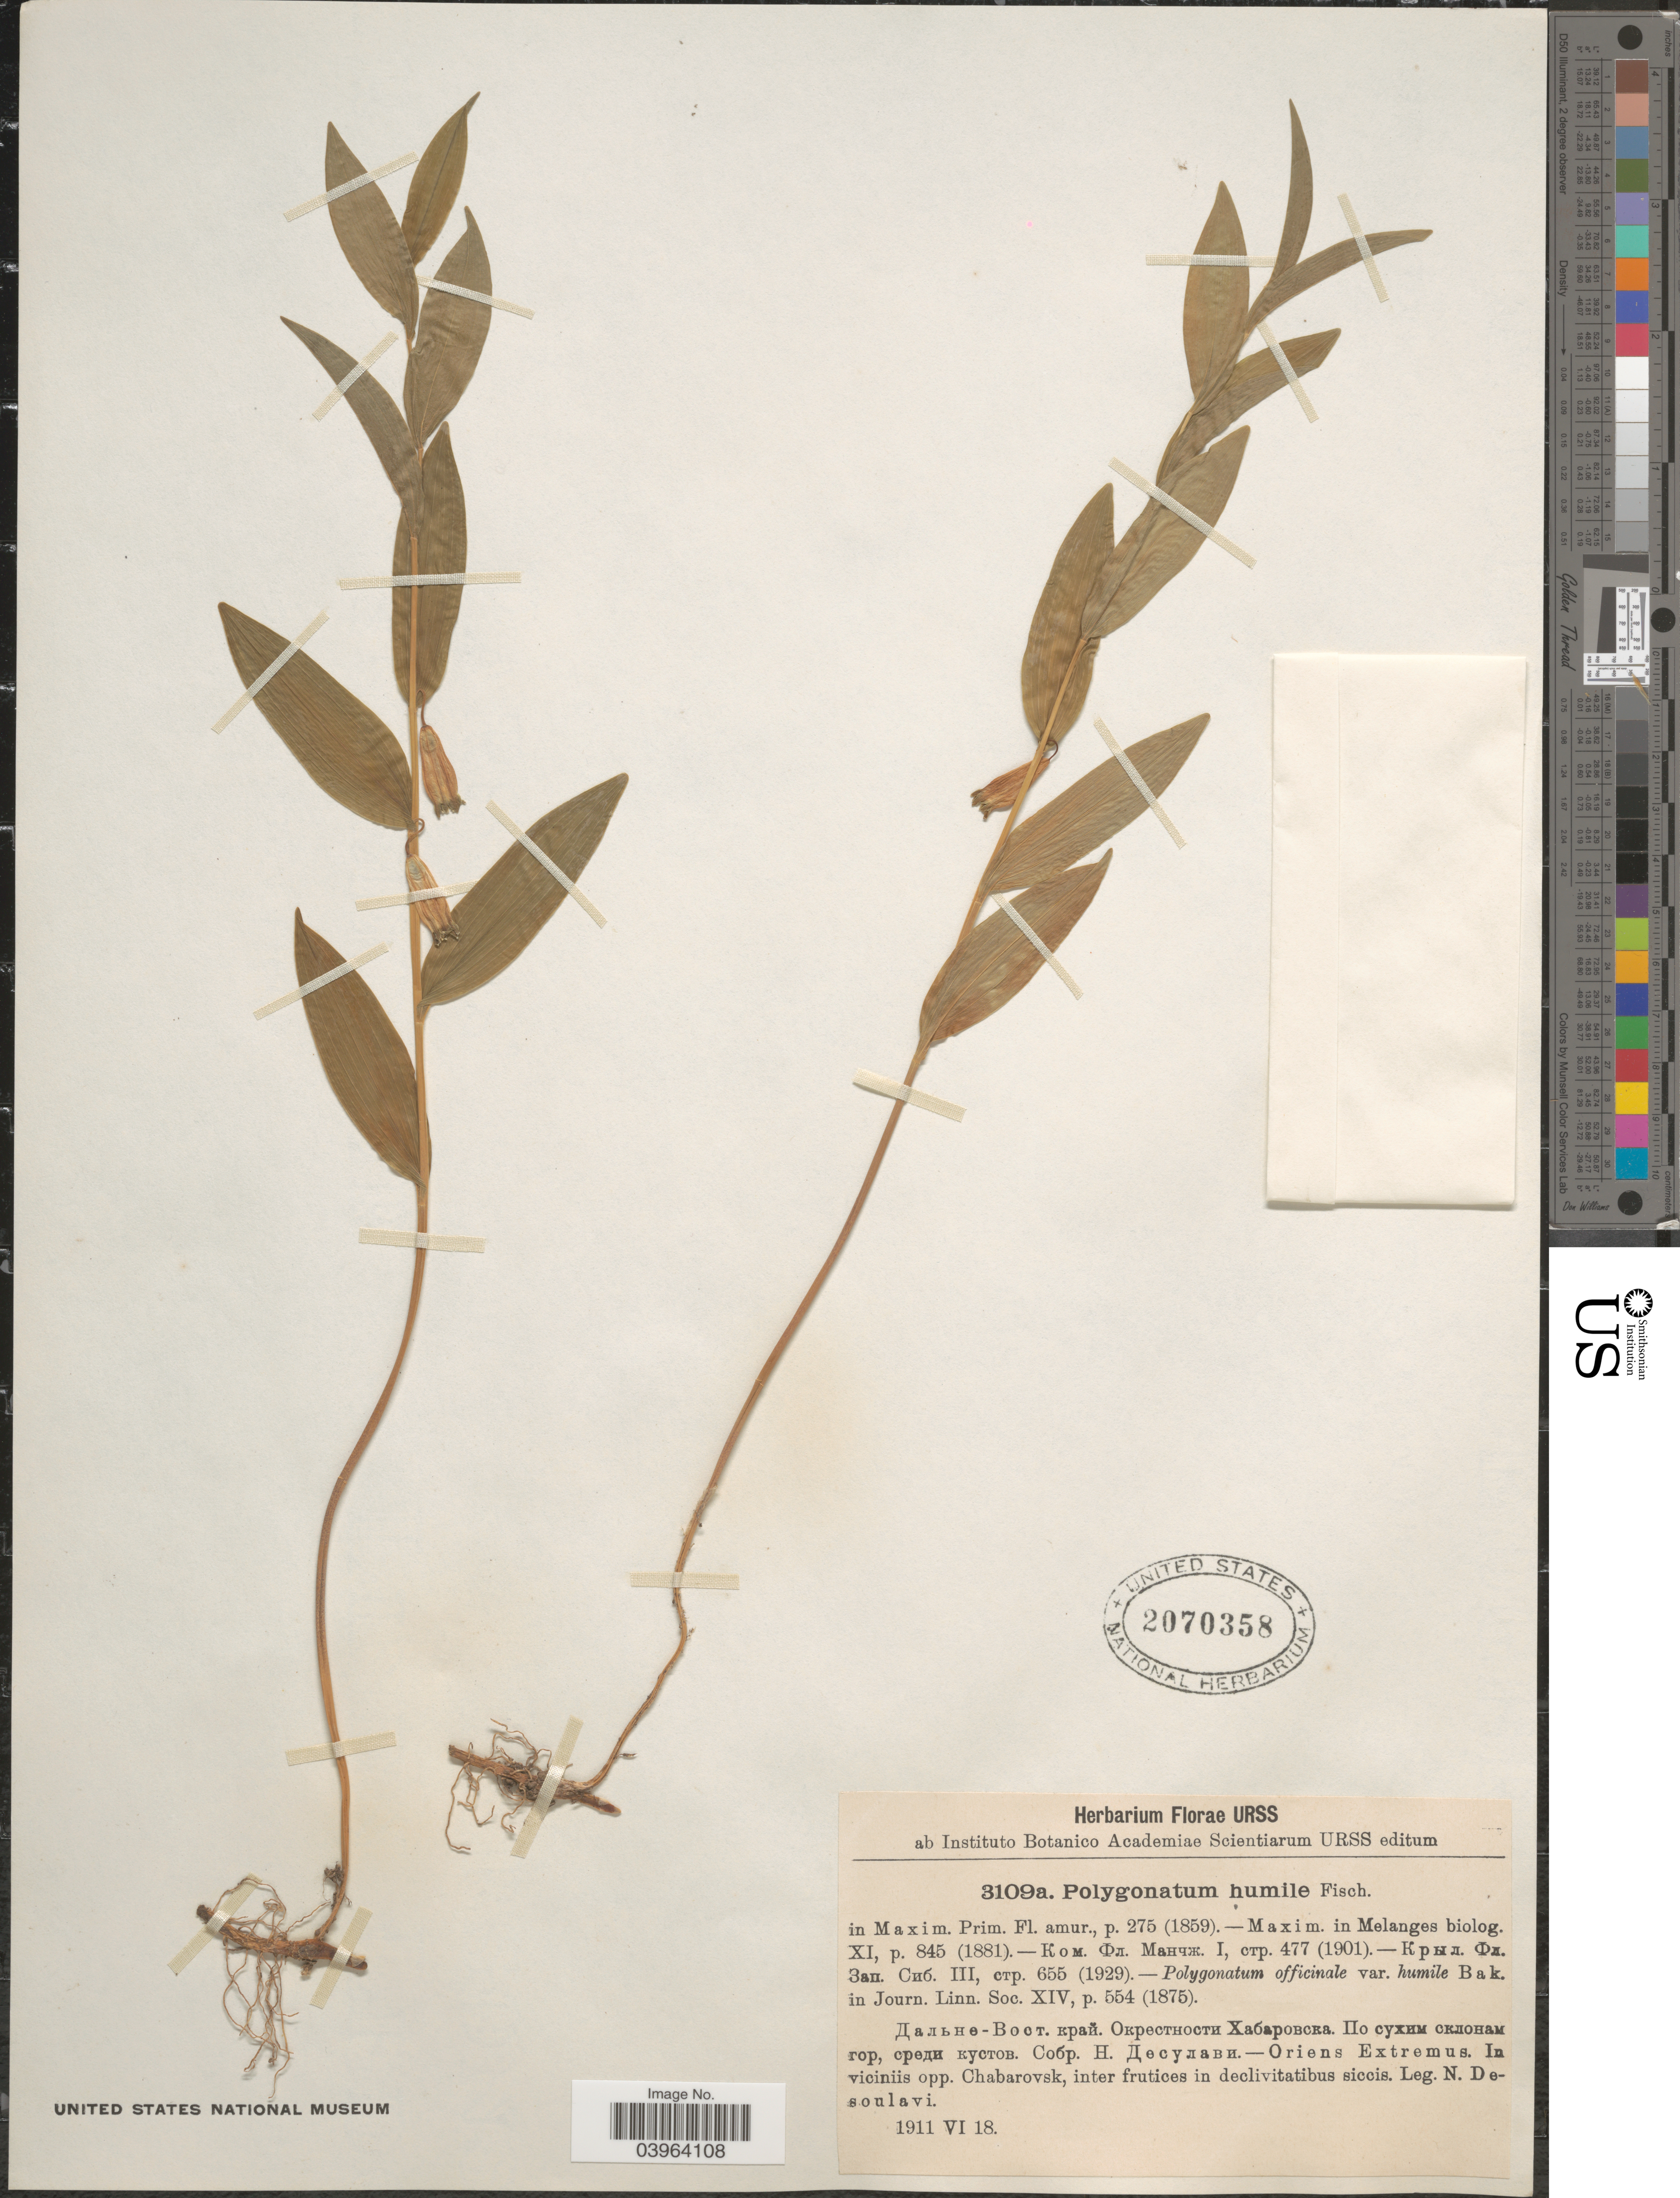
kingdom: Plantae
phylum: Tracheophyta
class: Liliopsida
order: Asparagales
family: Asparagaceae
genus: Polygonatum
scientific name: Polygonatum humile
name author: Fisch. ex Maxim.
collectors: N. Desoulavi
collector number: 3109a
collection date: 1911-06-18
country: Russian Federation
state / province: Khabarovsk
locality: Oriens Extremus. In viciniis opp. Chabarovsk, inter frutices in declivitatibus siccis.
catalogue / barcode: US 2070358